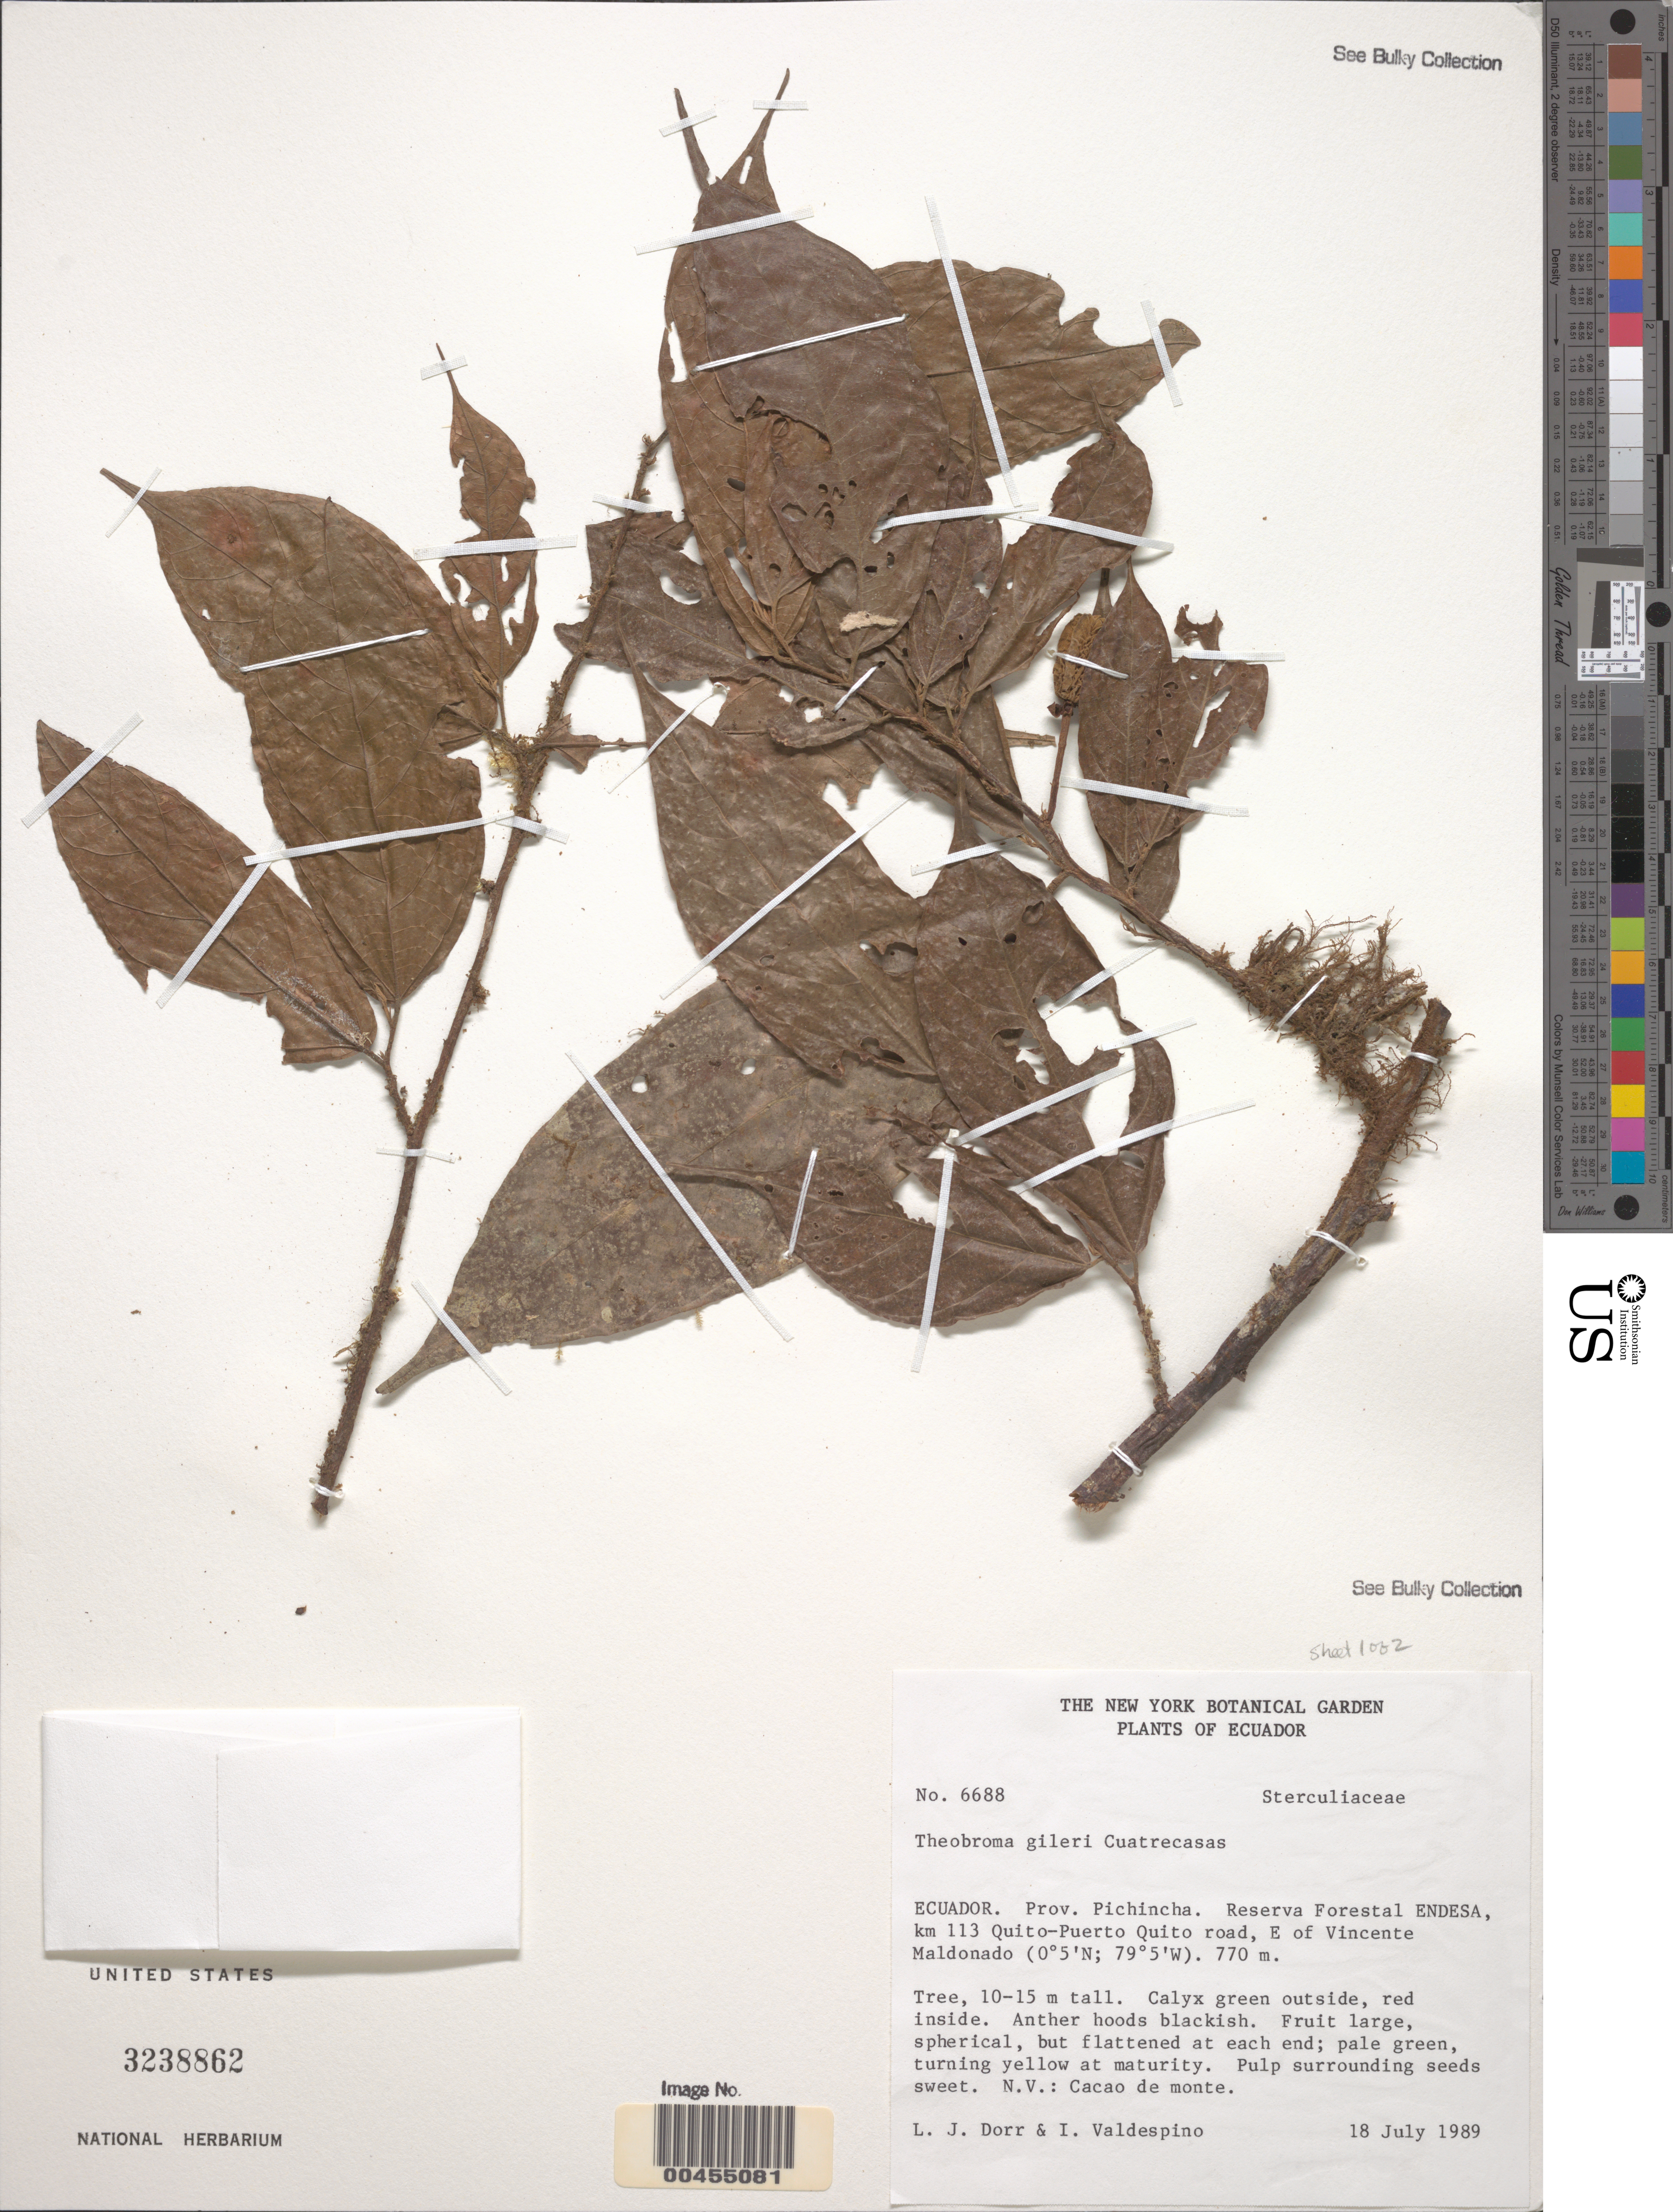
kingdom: Plantae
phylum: Tracheophyta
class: Magnoliopsida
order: Malvales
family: Malvaceae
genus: Theobroma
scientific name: Theobroma gileri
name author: Cuatrec.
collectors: L. J. Dorr & I. A. Valdespino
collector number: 6688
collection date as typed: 18 Jul 1989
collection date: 1989-07-18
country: Ecuador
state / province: Pichincha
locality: Reserva Florestal ENDESA, km 113 Quito-Puerto Quito road., E of Vincente Maldonado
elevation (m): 770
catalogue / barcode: US 3238862